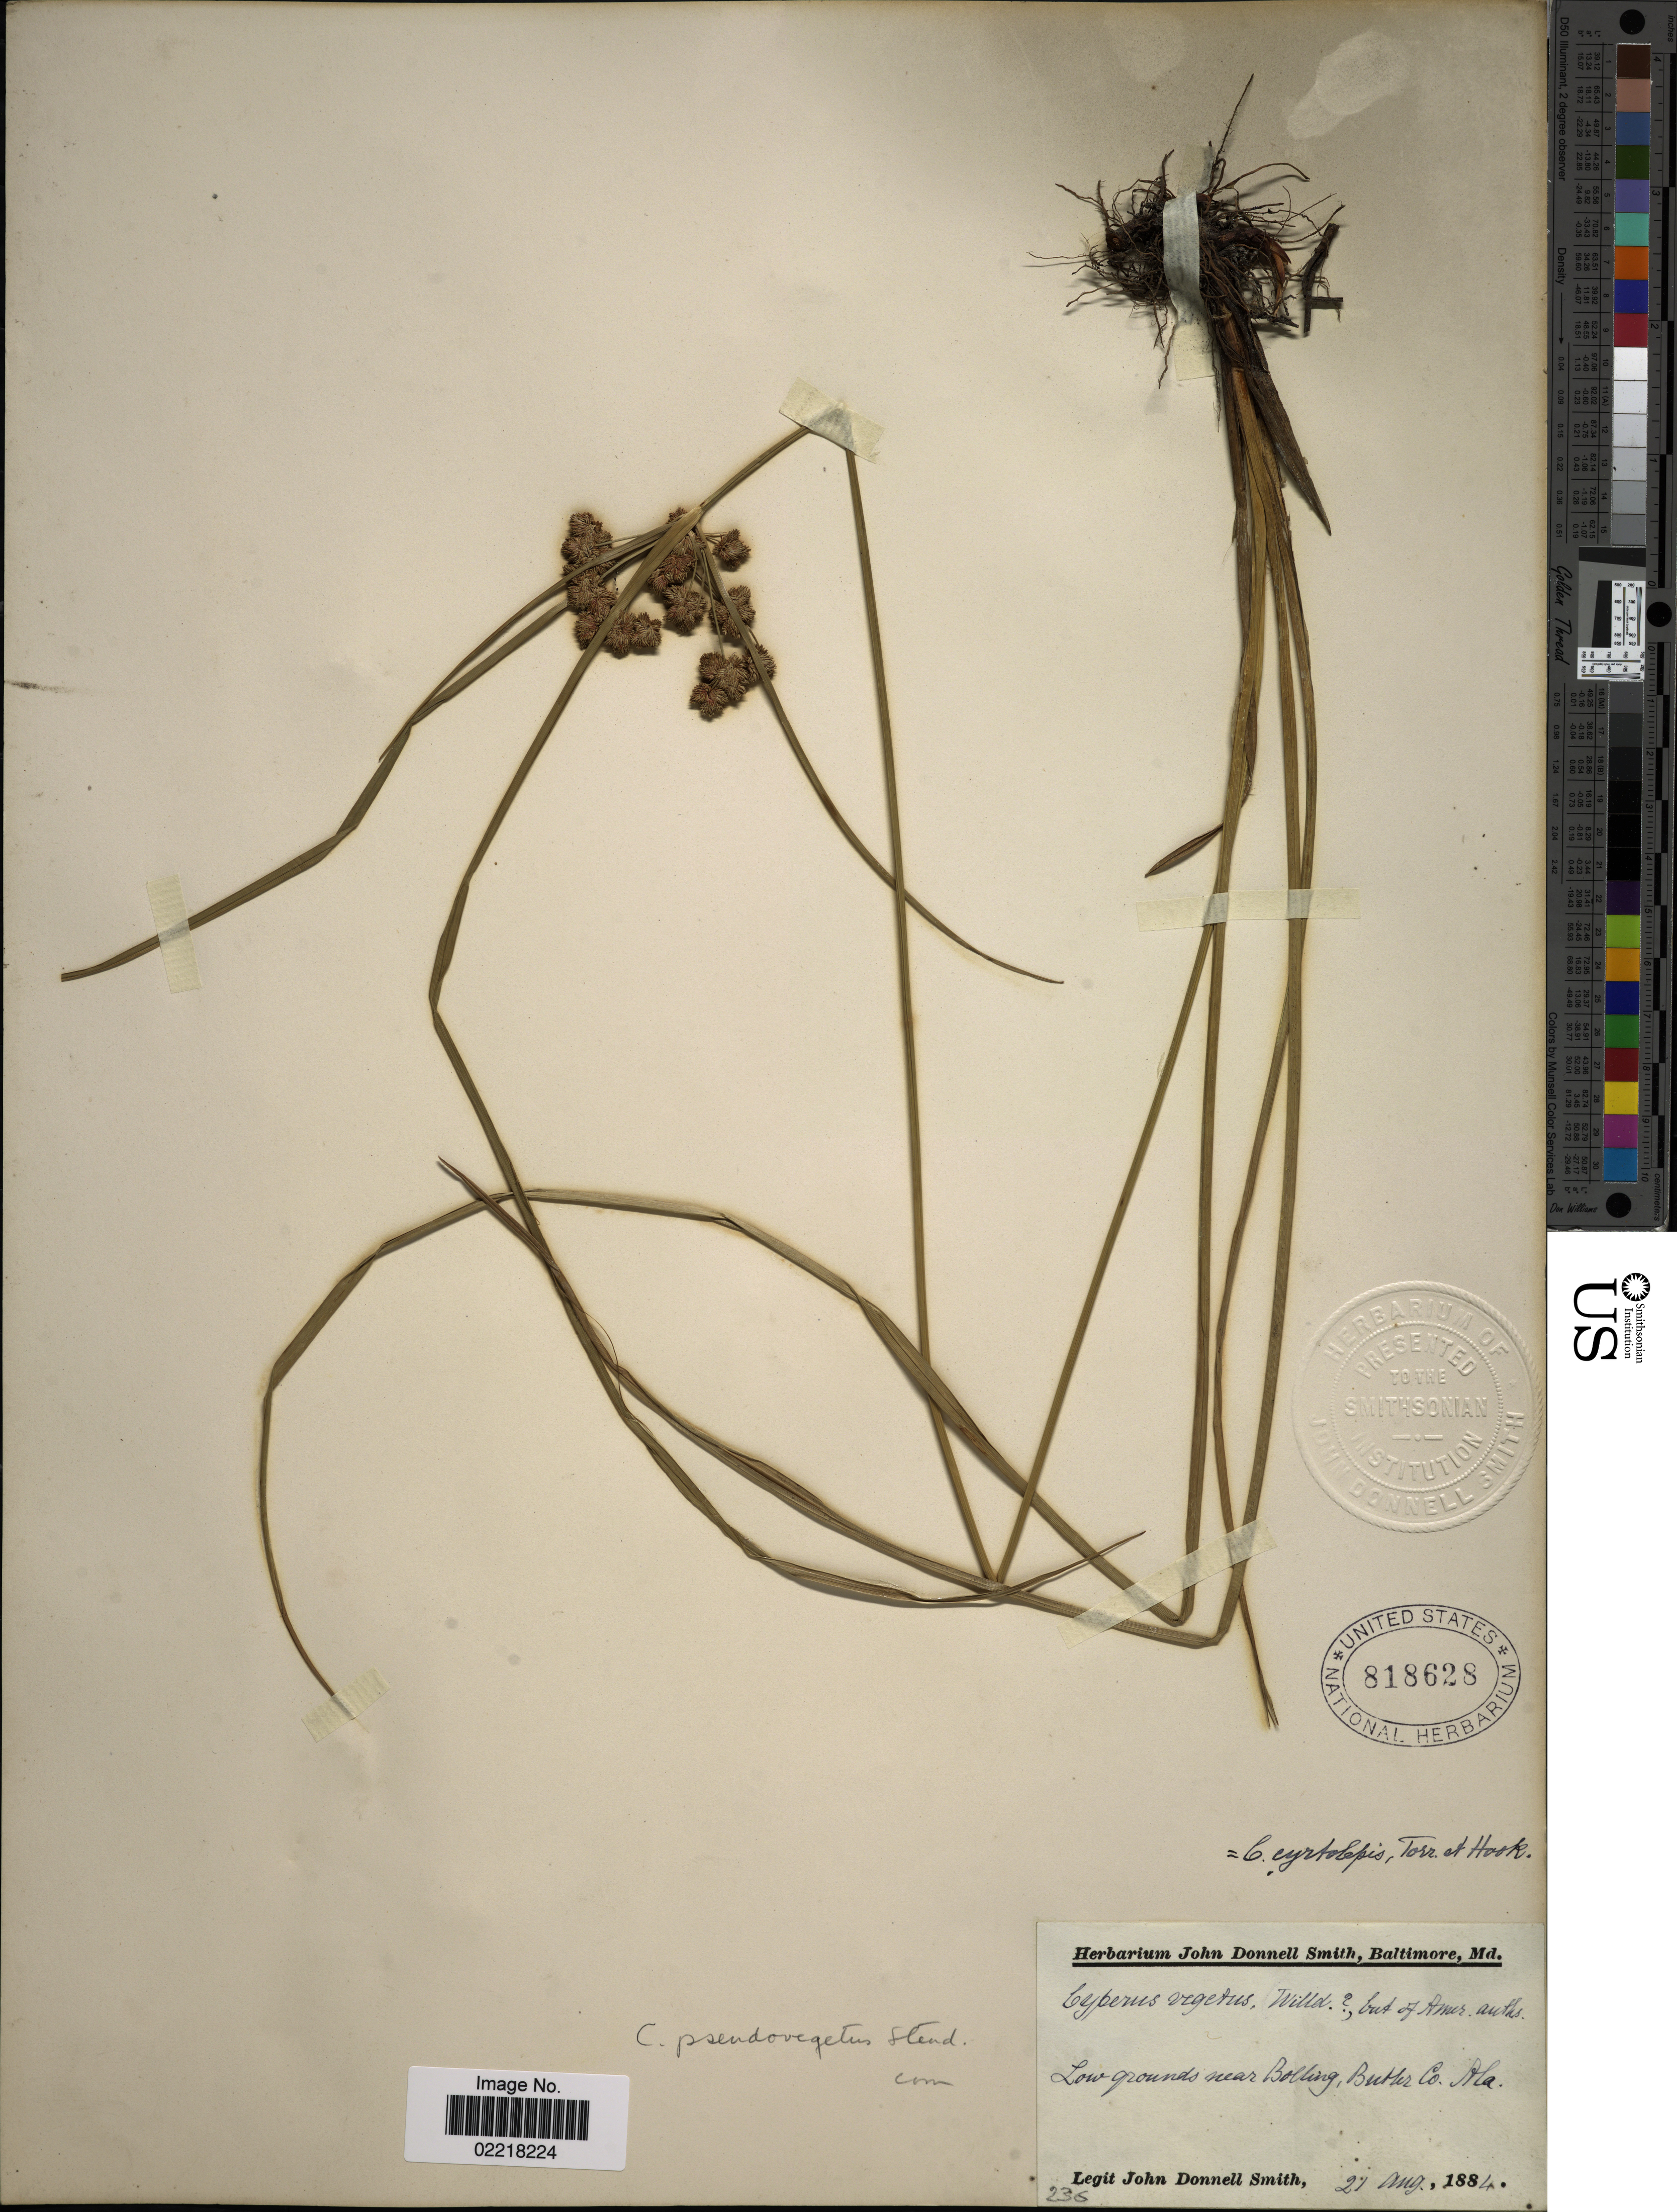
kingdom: Plantae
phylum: Tracheophyta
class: Liliopsida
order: Poales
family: Cyperaceae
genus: Cyperus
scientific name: Cyperus pseudovegetus Steud.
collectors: J. Donnell Smith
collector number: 235*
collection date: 1884-08-27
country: United States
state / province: Alabama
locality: Near Bolling, Butler Co., Ala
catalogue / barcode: US 818628